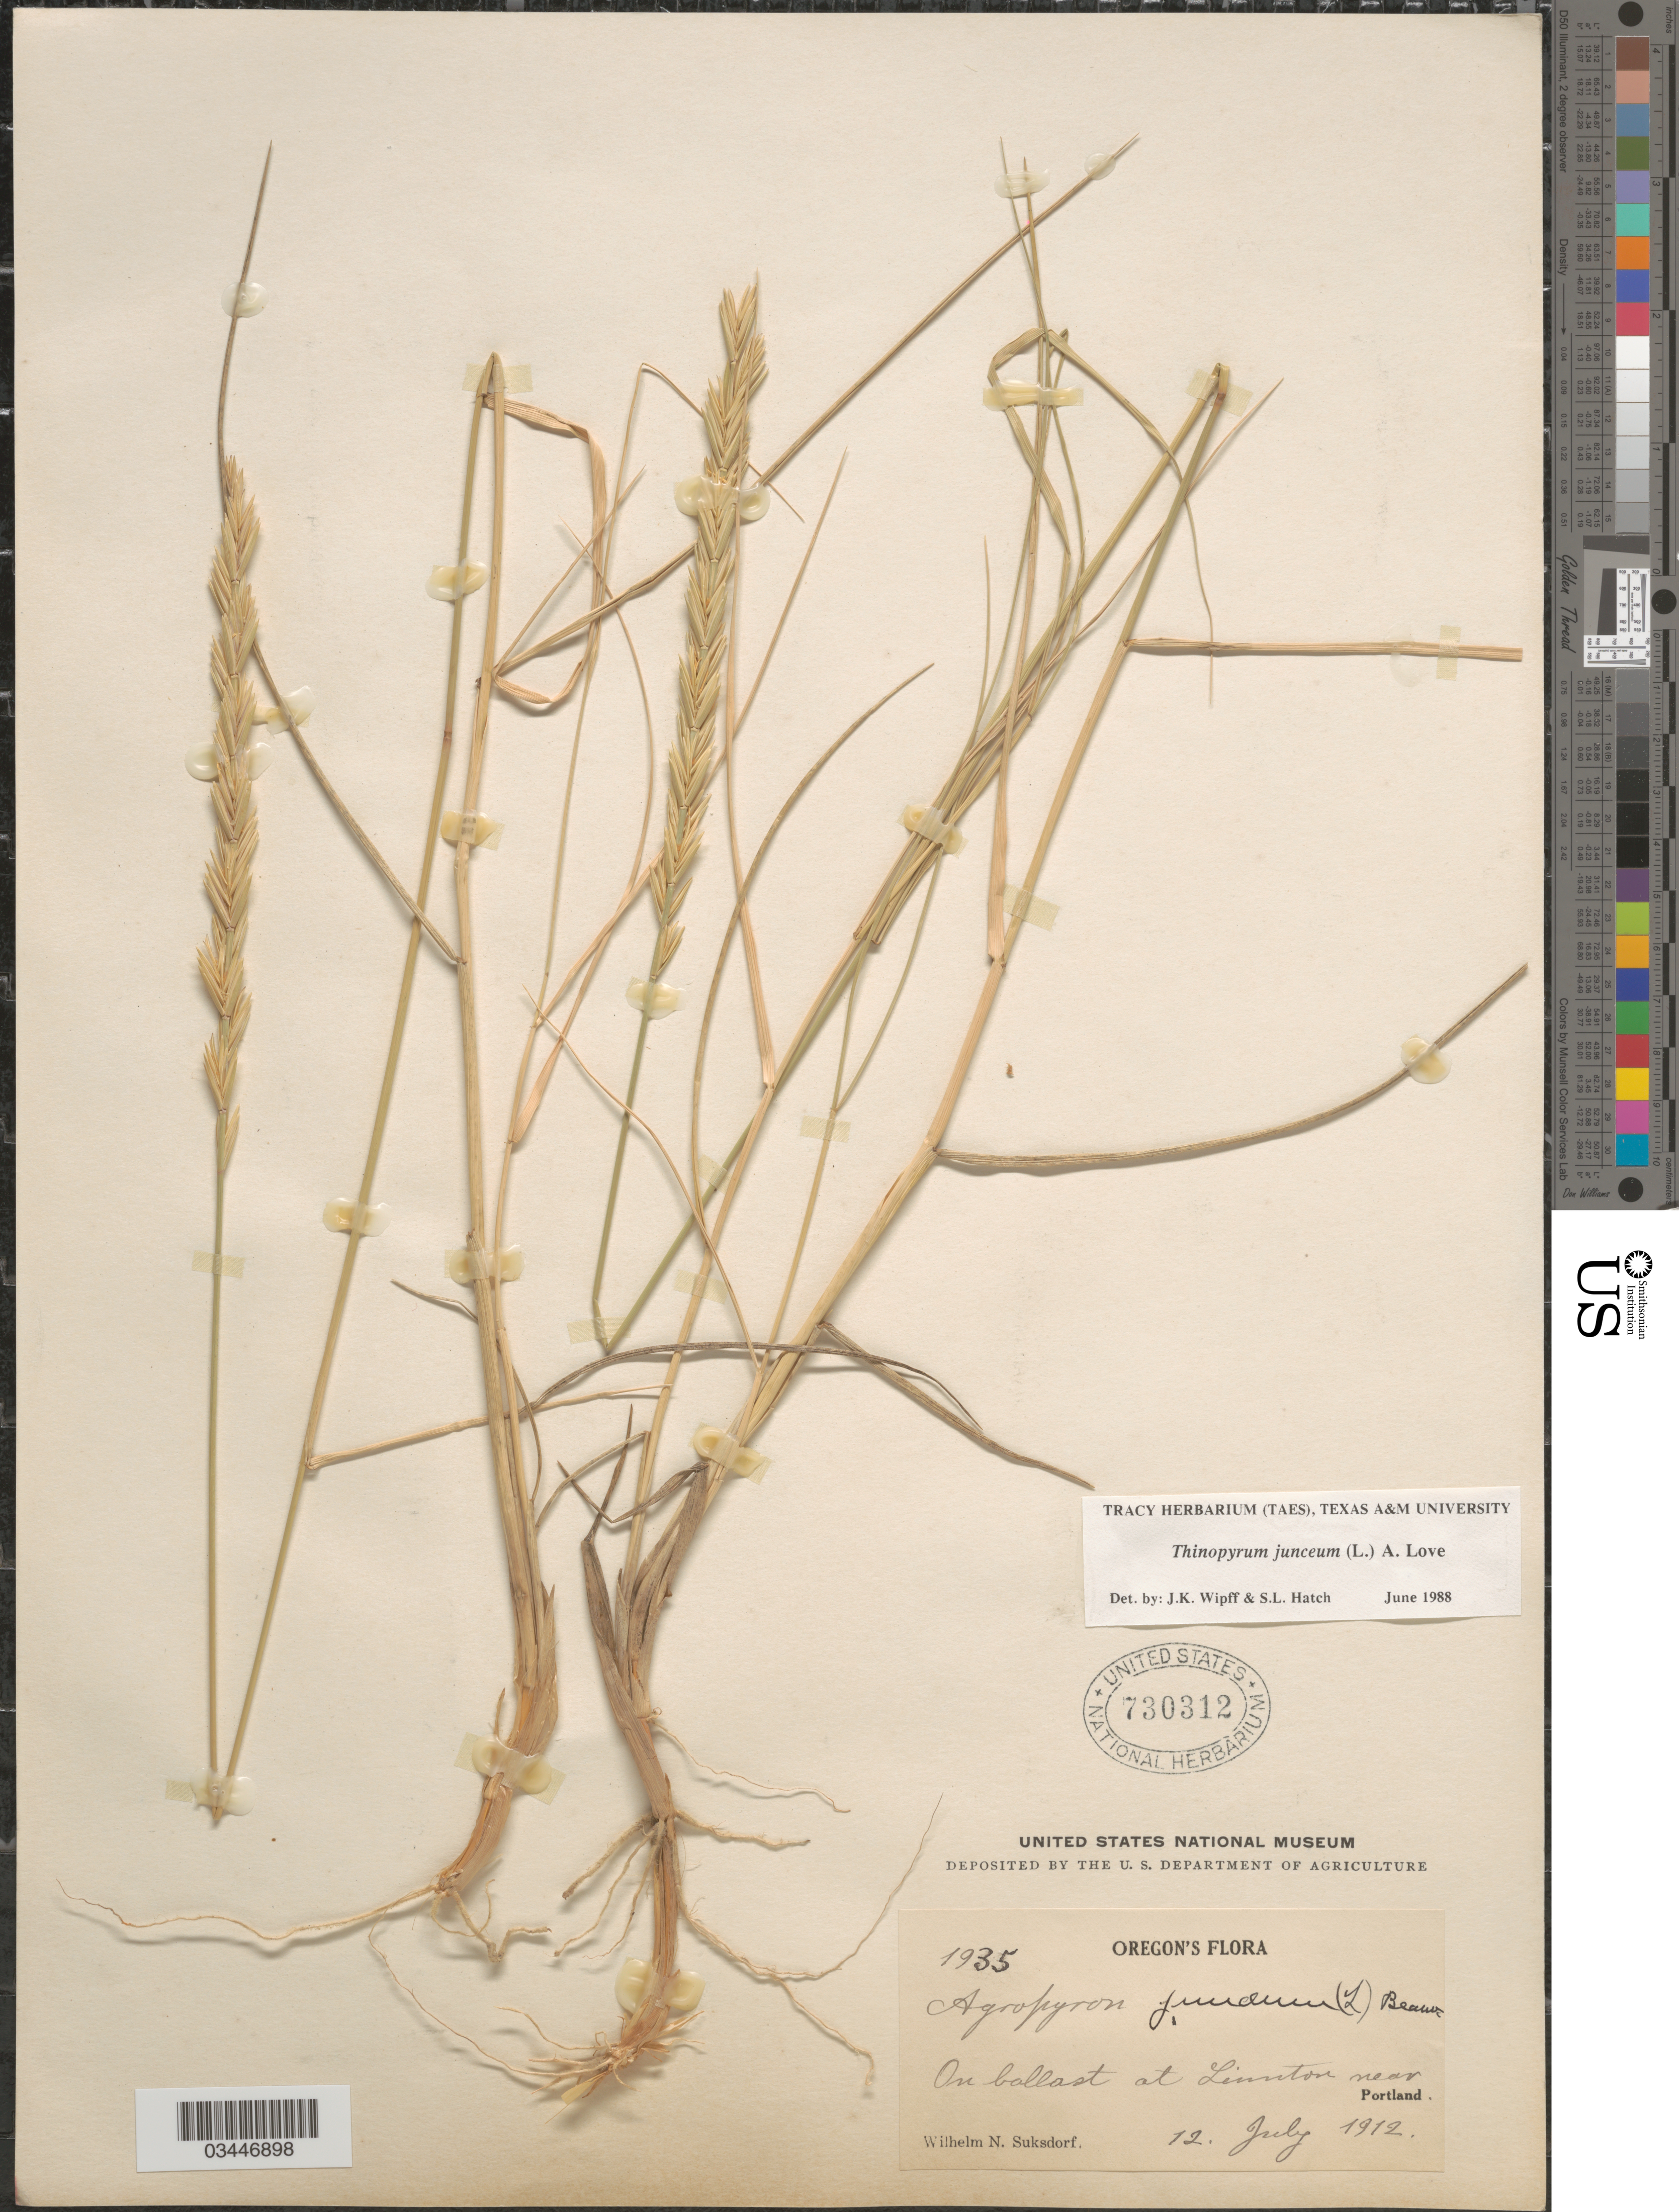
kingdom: Plantae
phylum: Tracheophyta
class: Liliopsida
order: Poales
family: Poaceae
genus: Thinopyrum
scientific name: Thinopyrum junceum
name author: (L.) Á. Löve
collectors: W. N. Suksdorf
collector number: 1935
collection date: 1912-07-12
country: United States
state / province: Oregon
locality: On ballast at Linnton near Portland.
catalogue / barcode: US 730312